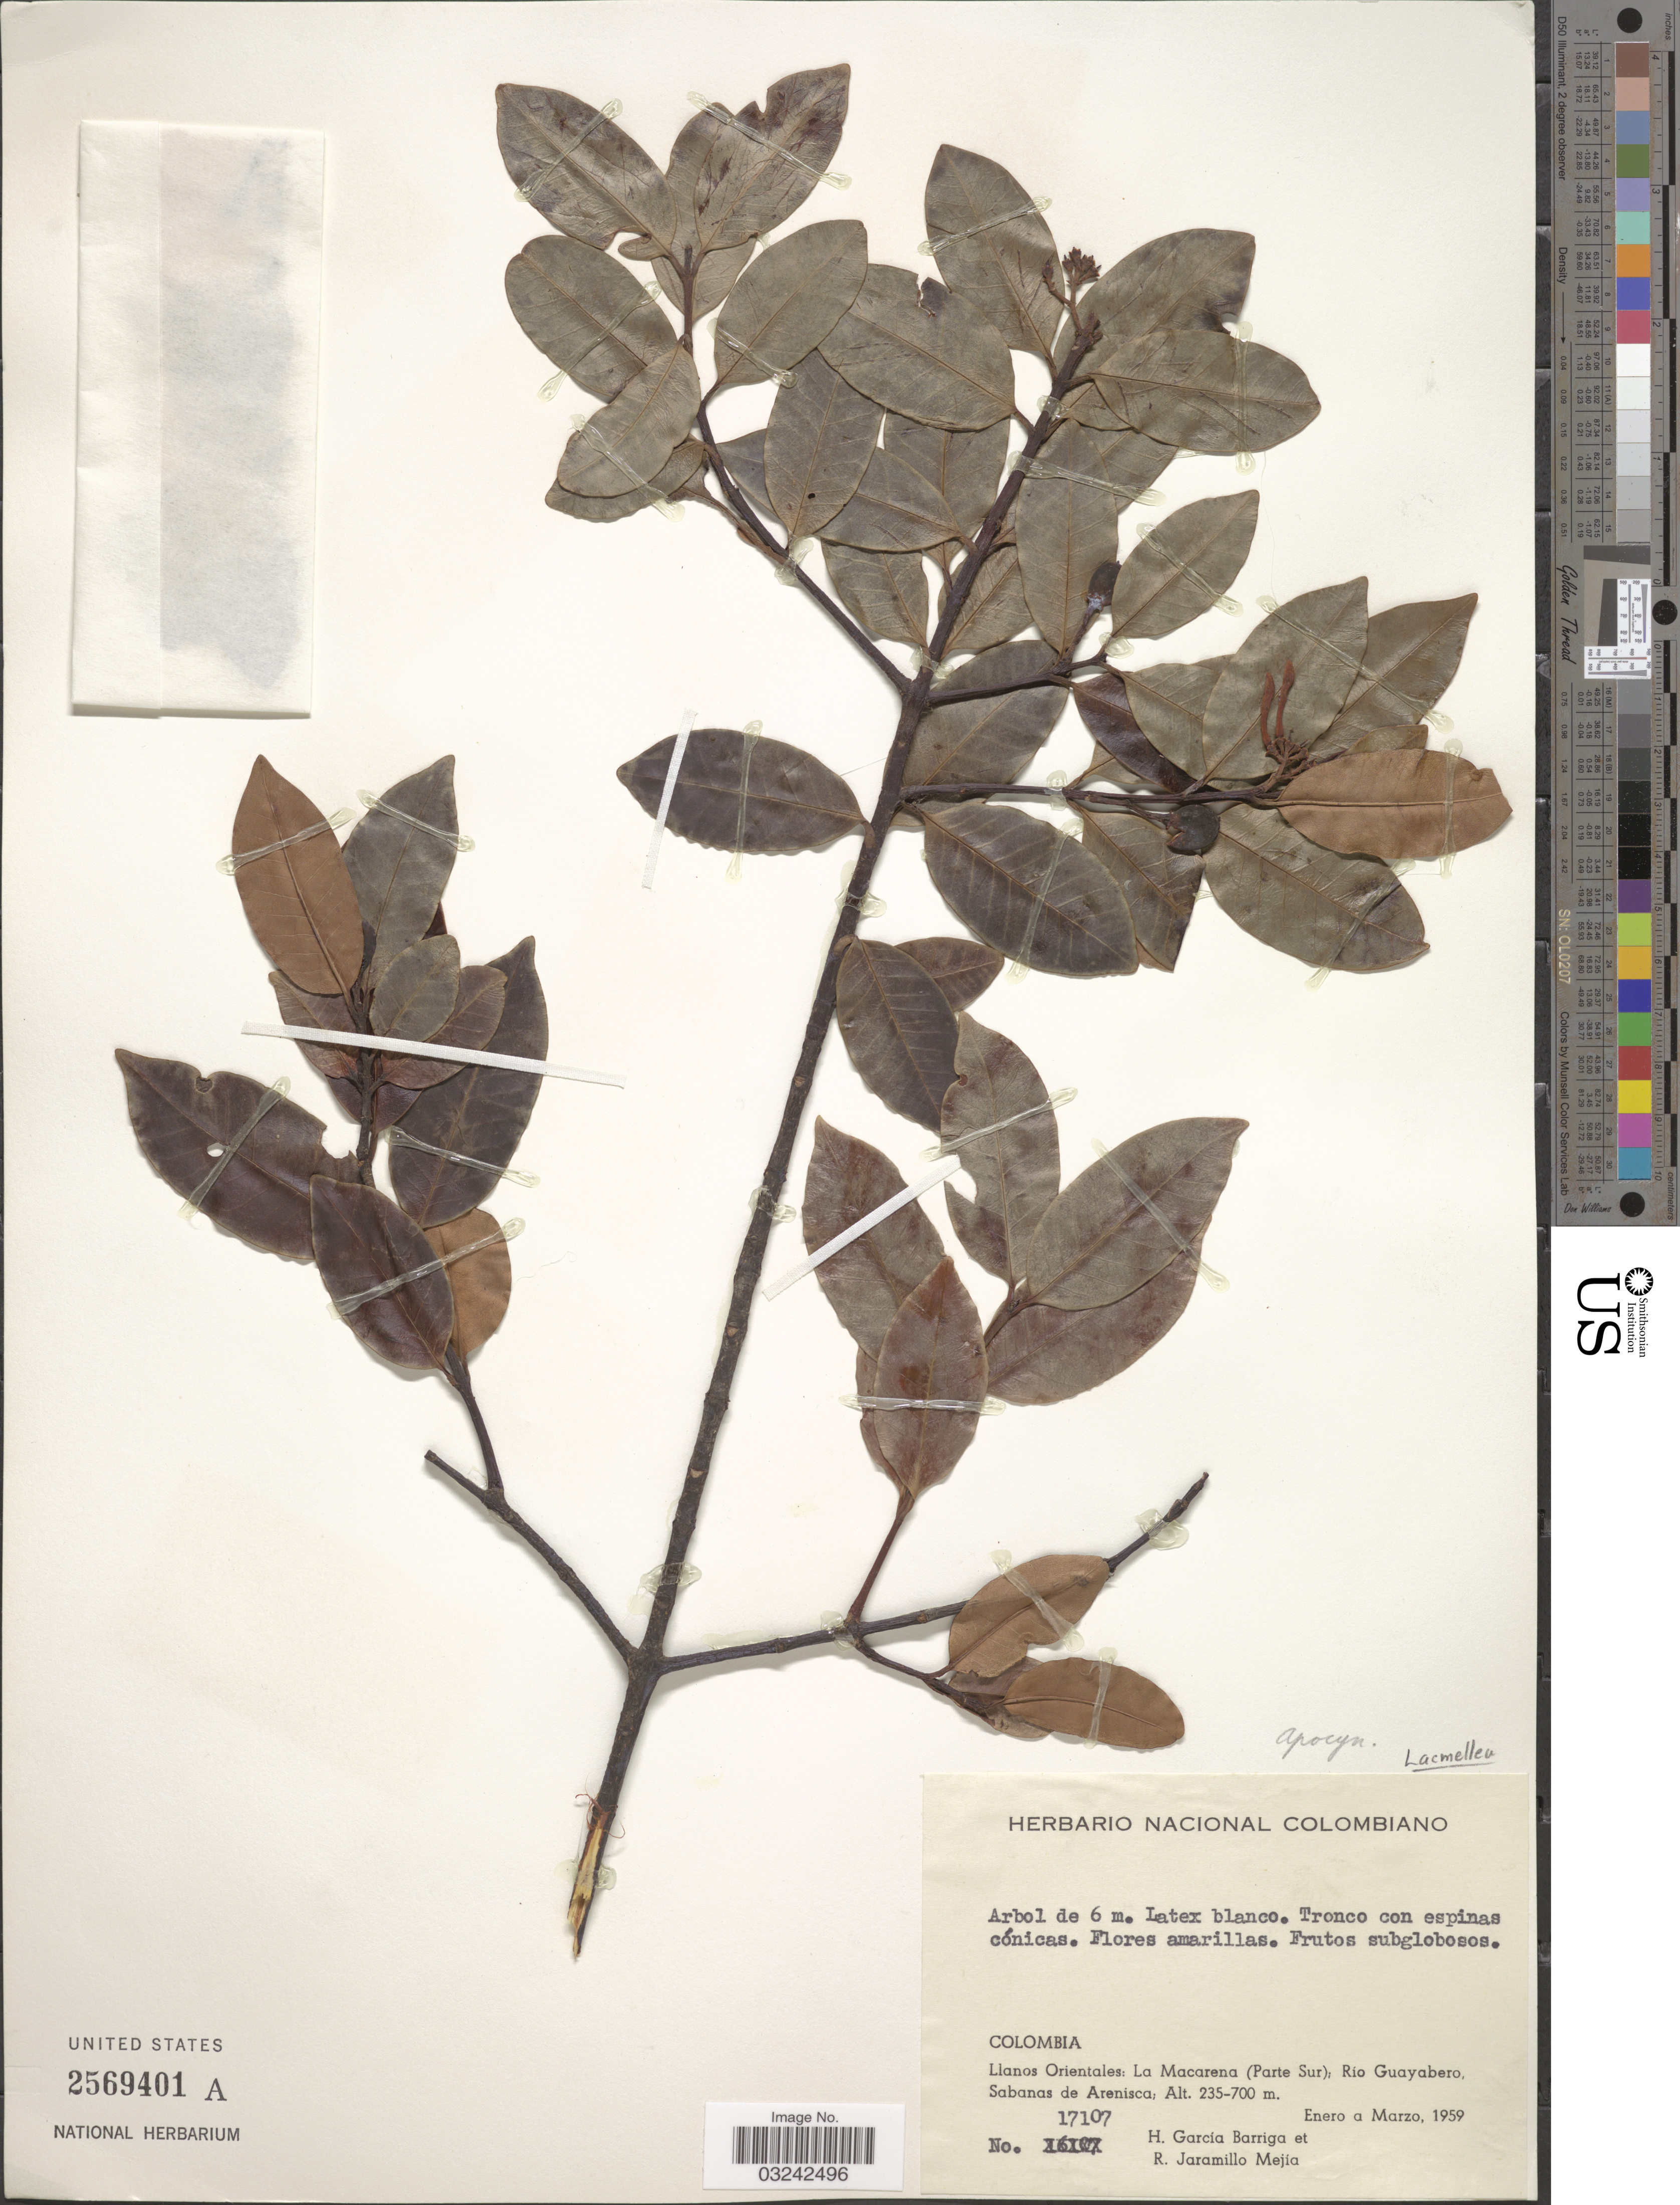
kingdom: Plantae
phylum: Tracheophyta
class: Magnoliopsida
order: Gentianales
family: Apocynaceae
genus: Lacmellea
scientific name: Lacmellea sp.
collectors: H. García Barriga & R. Jaramillo M.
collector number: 17107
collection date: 1959-01/1959-03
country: Colombia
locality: Llanos Orientales: La Macarena (Parte Sur), Rio Guayabero, Sabanas de Arenisca.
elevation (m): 235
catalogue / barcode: US 2569401A